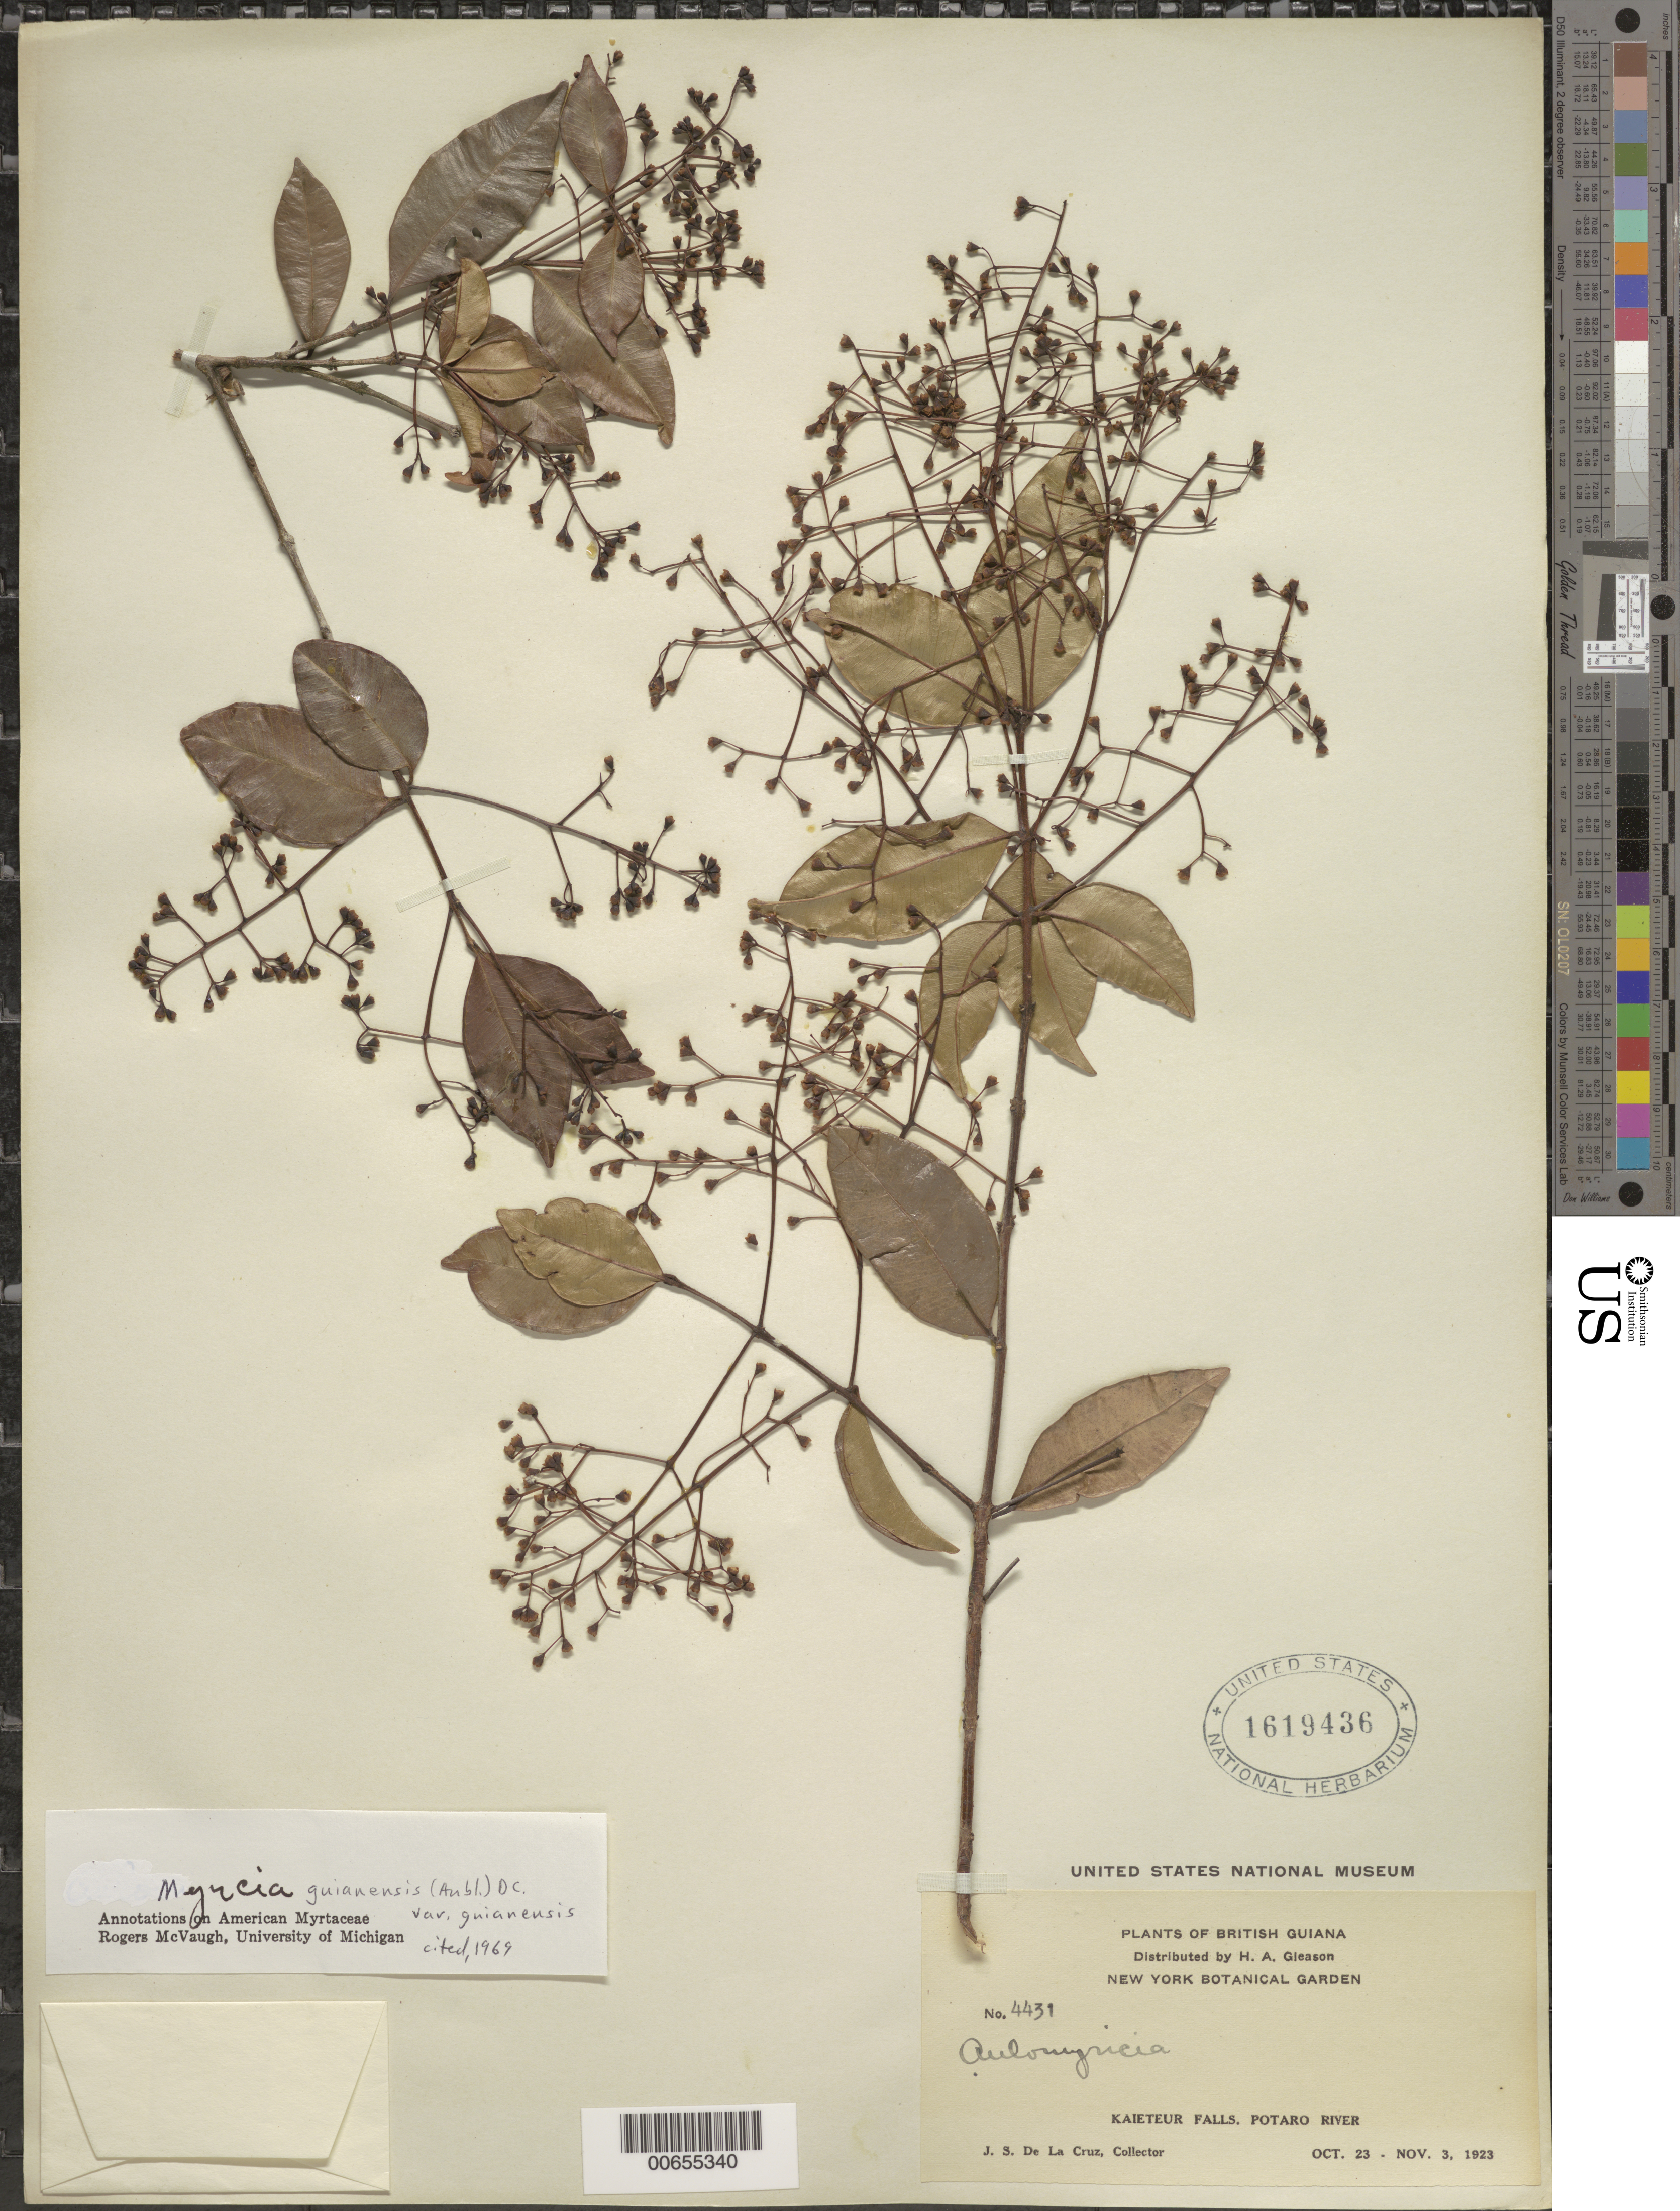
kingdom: Plantae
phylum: Tracheophyta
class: Magnoliopsida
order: Myrtales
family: Myrtaceae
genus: Myrcia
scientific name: Myrcia guianensis var. guianensis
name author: (Aubl.) DC.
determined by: McVaugh, R.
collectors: J. S. de la Cruz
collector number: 4431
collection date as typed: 23-Oct-23 to 3-Nov-23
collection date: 1923-10-23/1923-11-03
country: Guyana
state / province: Potaro-Siparuni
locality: Kaieteur Falls, Potaro R.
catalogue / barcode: US 1619436